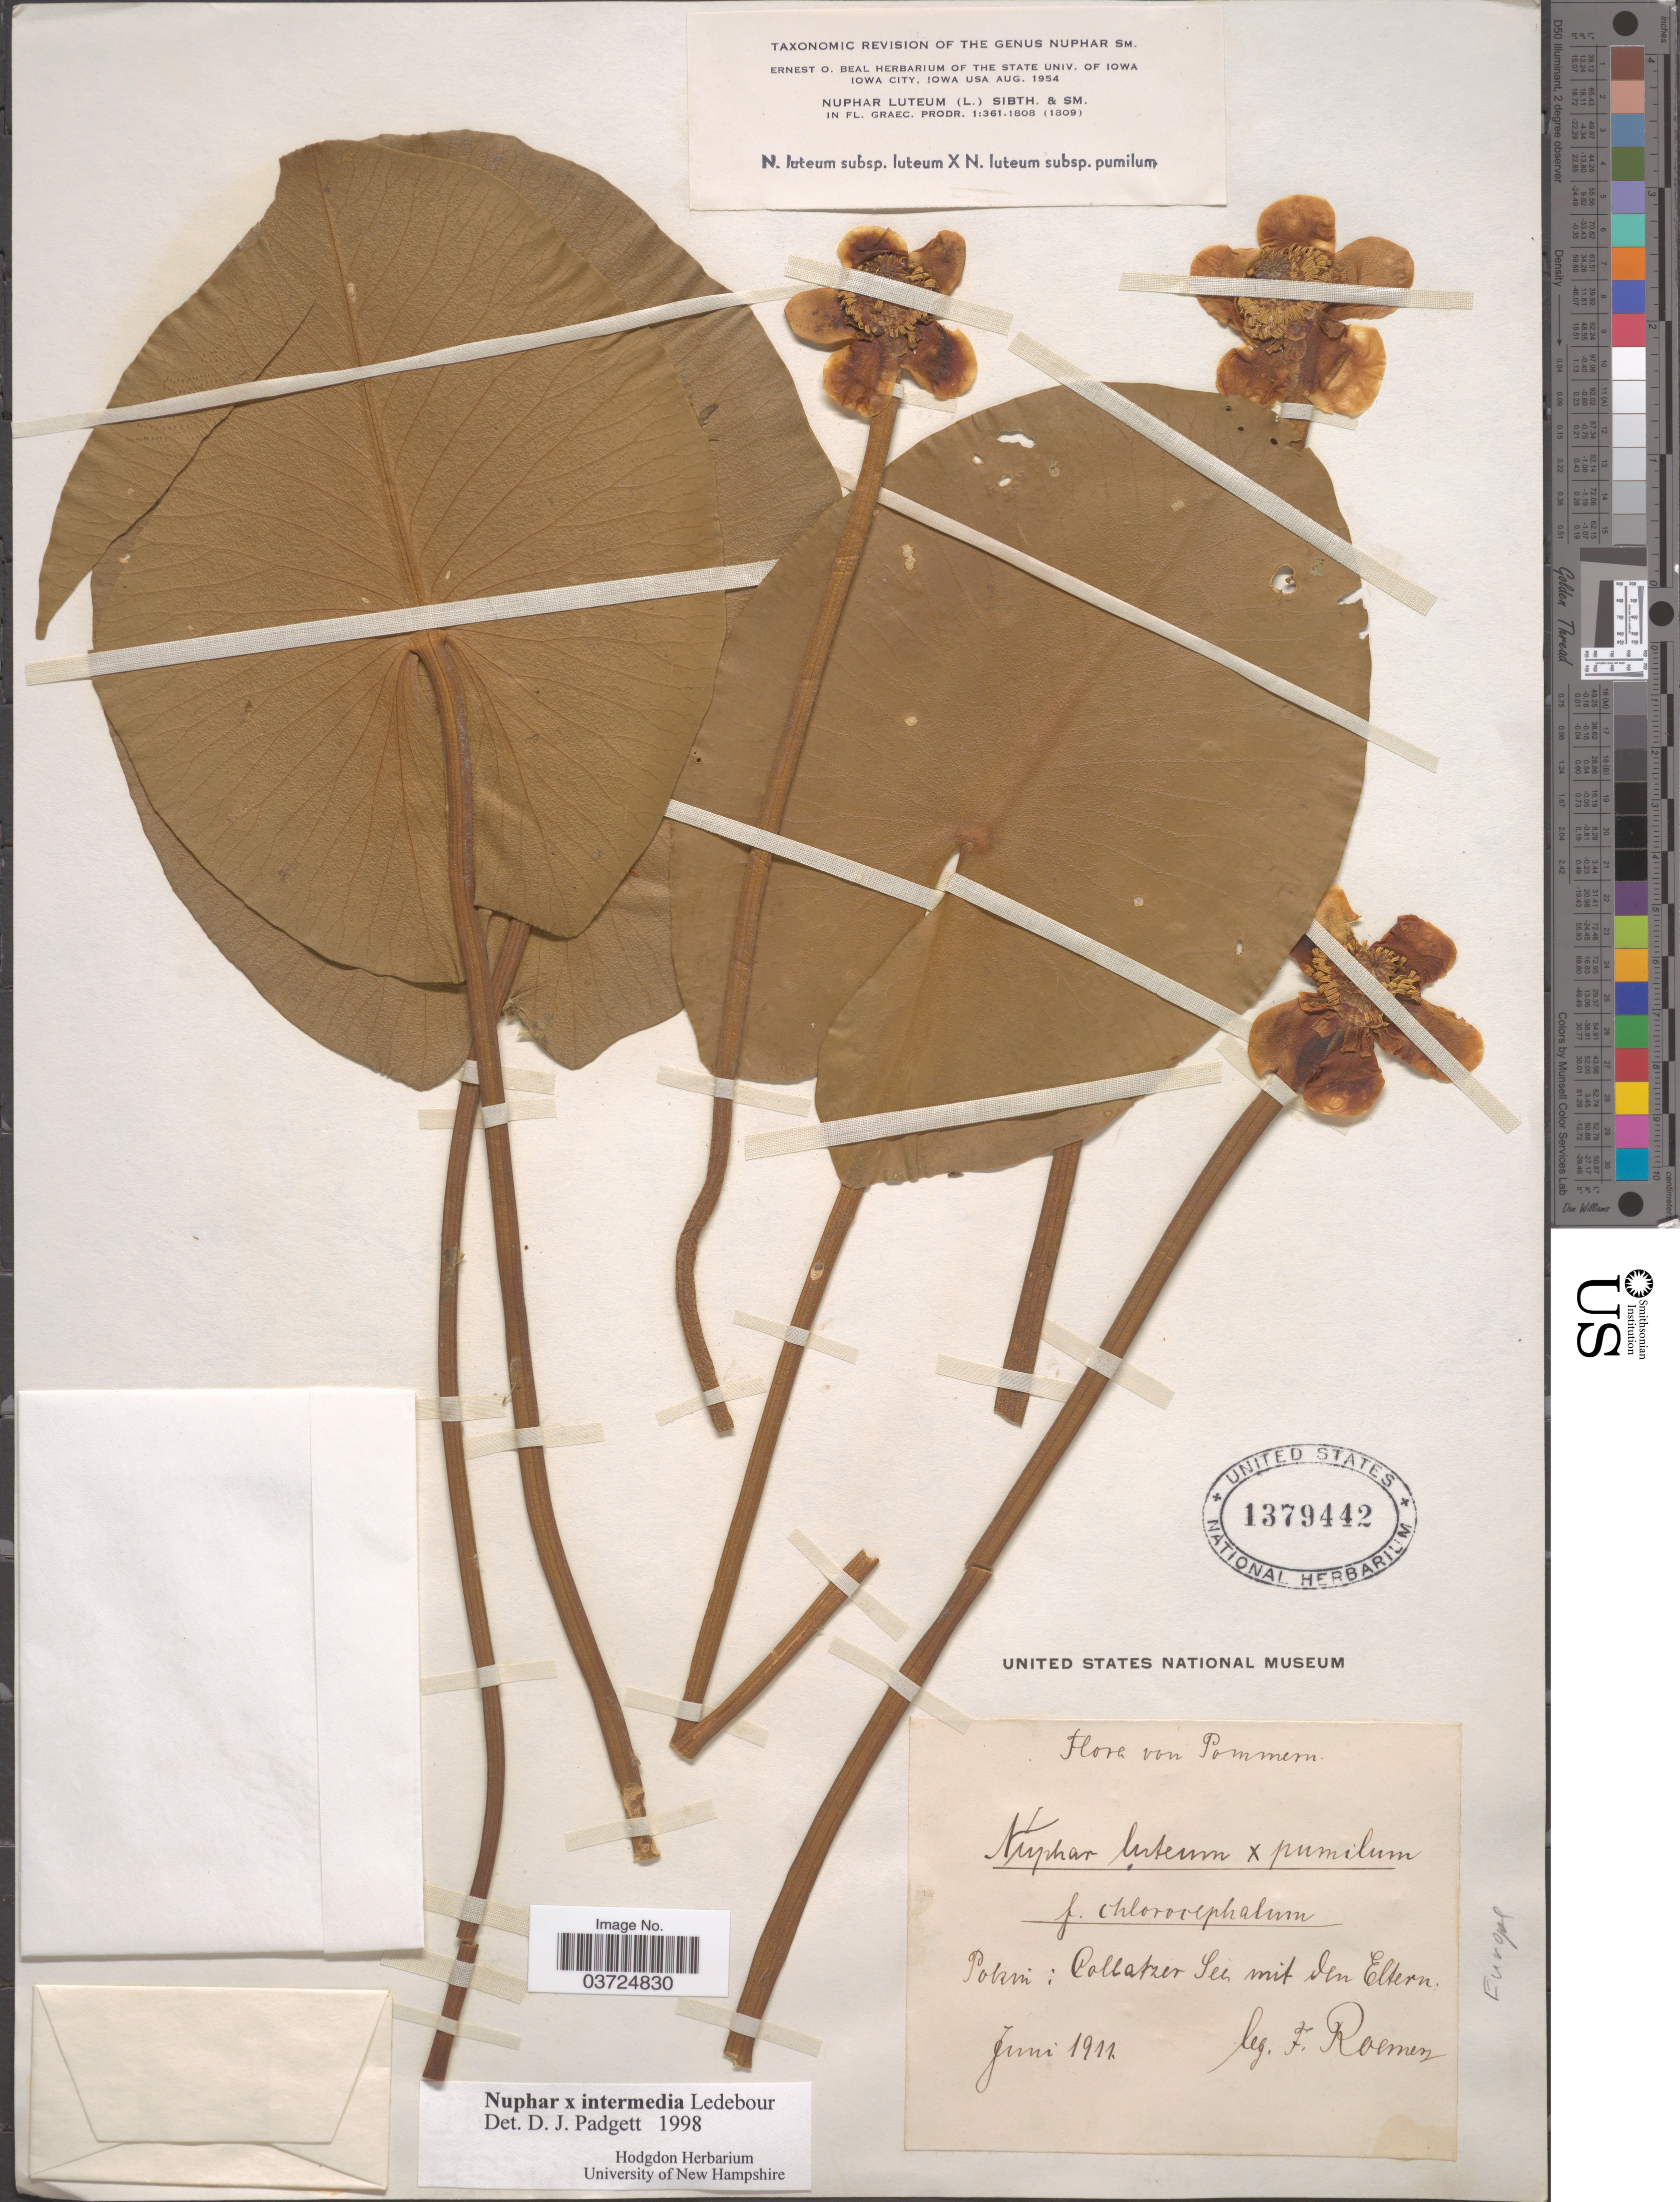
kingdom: Plantae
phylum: Tracheophyta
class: Magnoliopsida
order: Nymphaeales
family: Nymphaeaceae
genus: Nuphar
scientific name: Nuphar intermedia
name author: Ledeb.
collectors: F. A. Roemer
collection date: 1911-06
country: Poland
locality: Pommern. Polzin: Collatzer See mit den Eltern. Europe.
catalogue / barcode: US 1379442